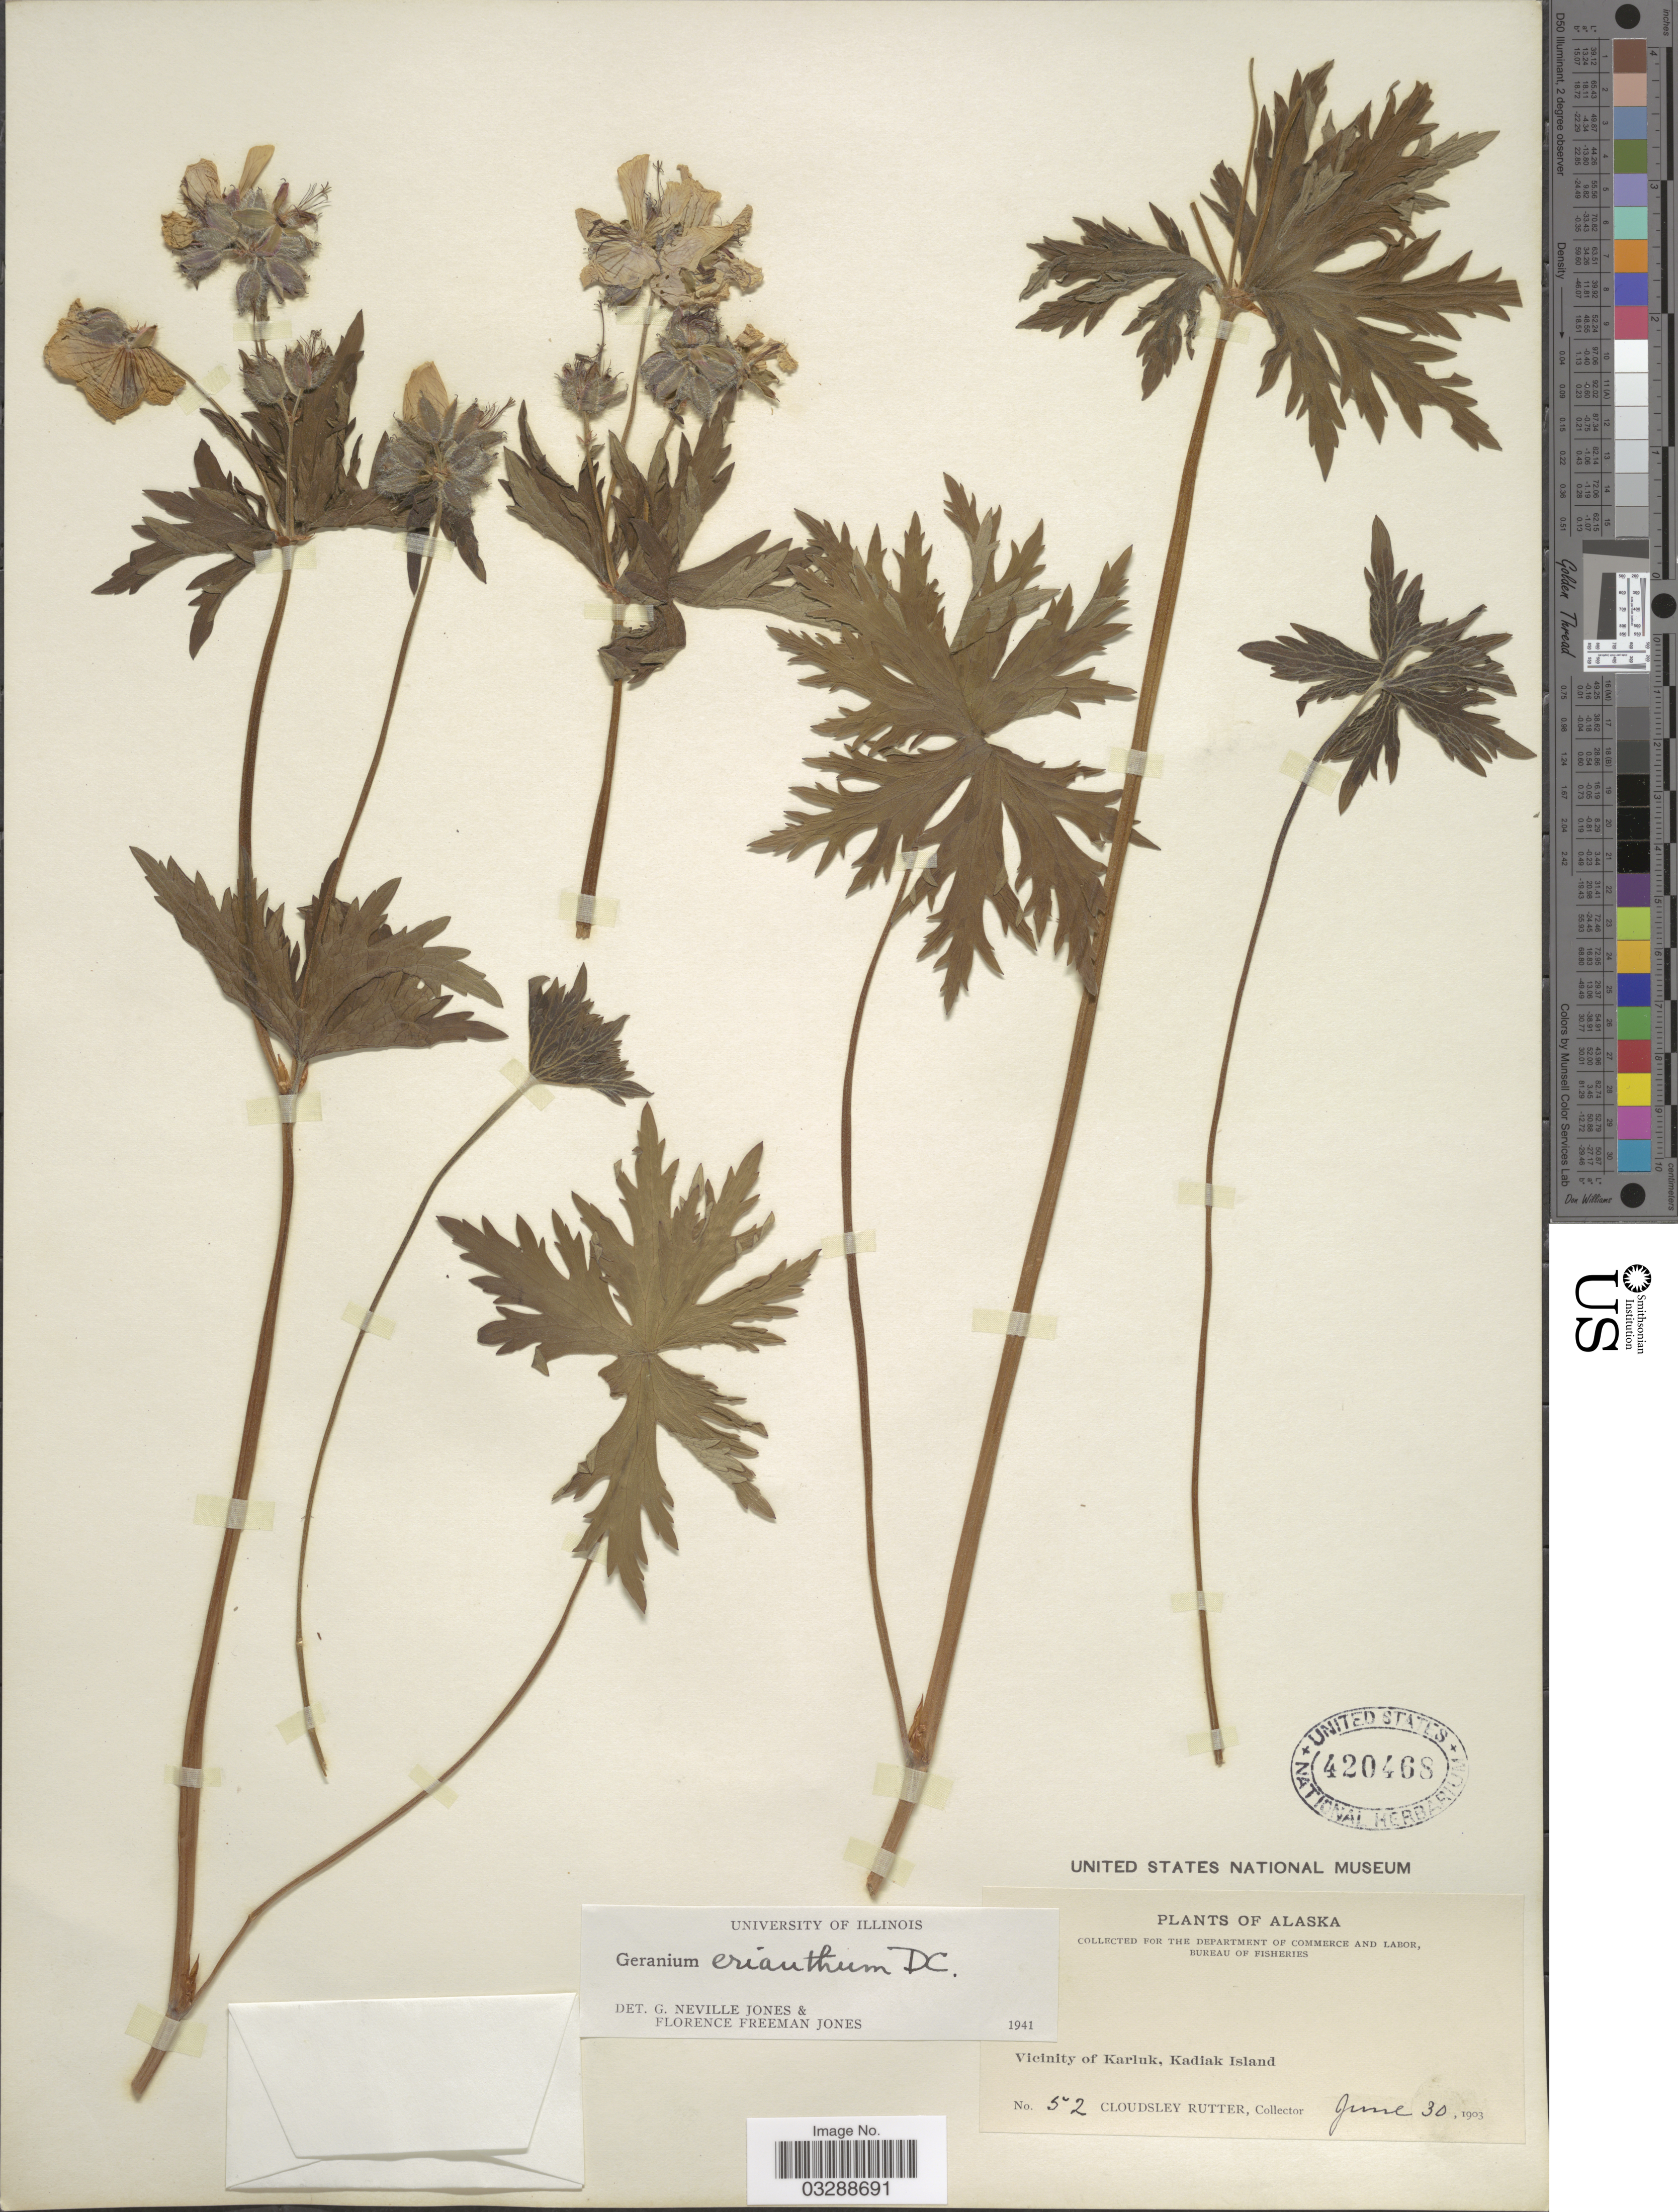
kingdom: Plantae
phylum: Tracheophyta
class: Magnoliopsida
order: Geraniales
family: Geraniaceae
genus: Geranium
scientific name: Geranium erianthum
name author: DC.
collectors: C. Rutter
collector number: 52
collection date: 1903-06-30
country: United States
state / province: Alaska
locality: Vicinity of Karluk, Kadiak Island.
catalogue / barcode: US 420468